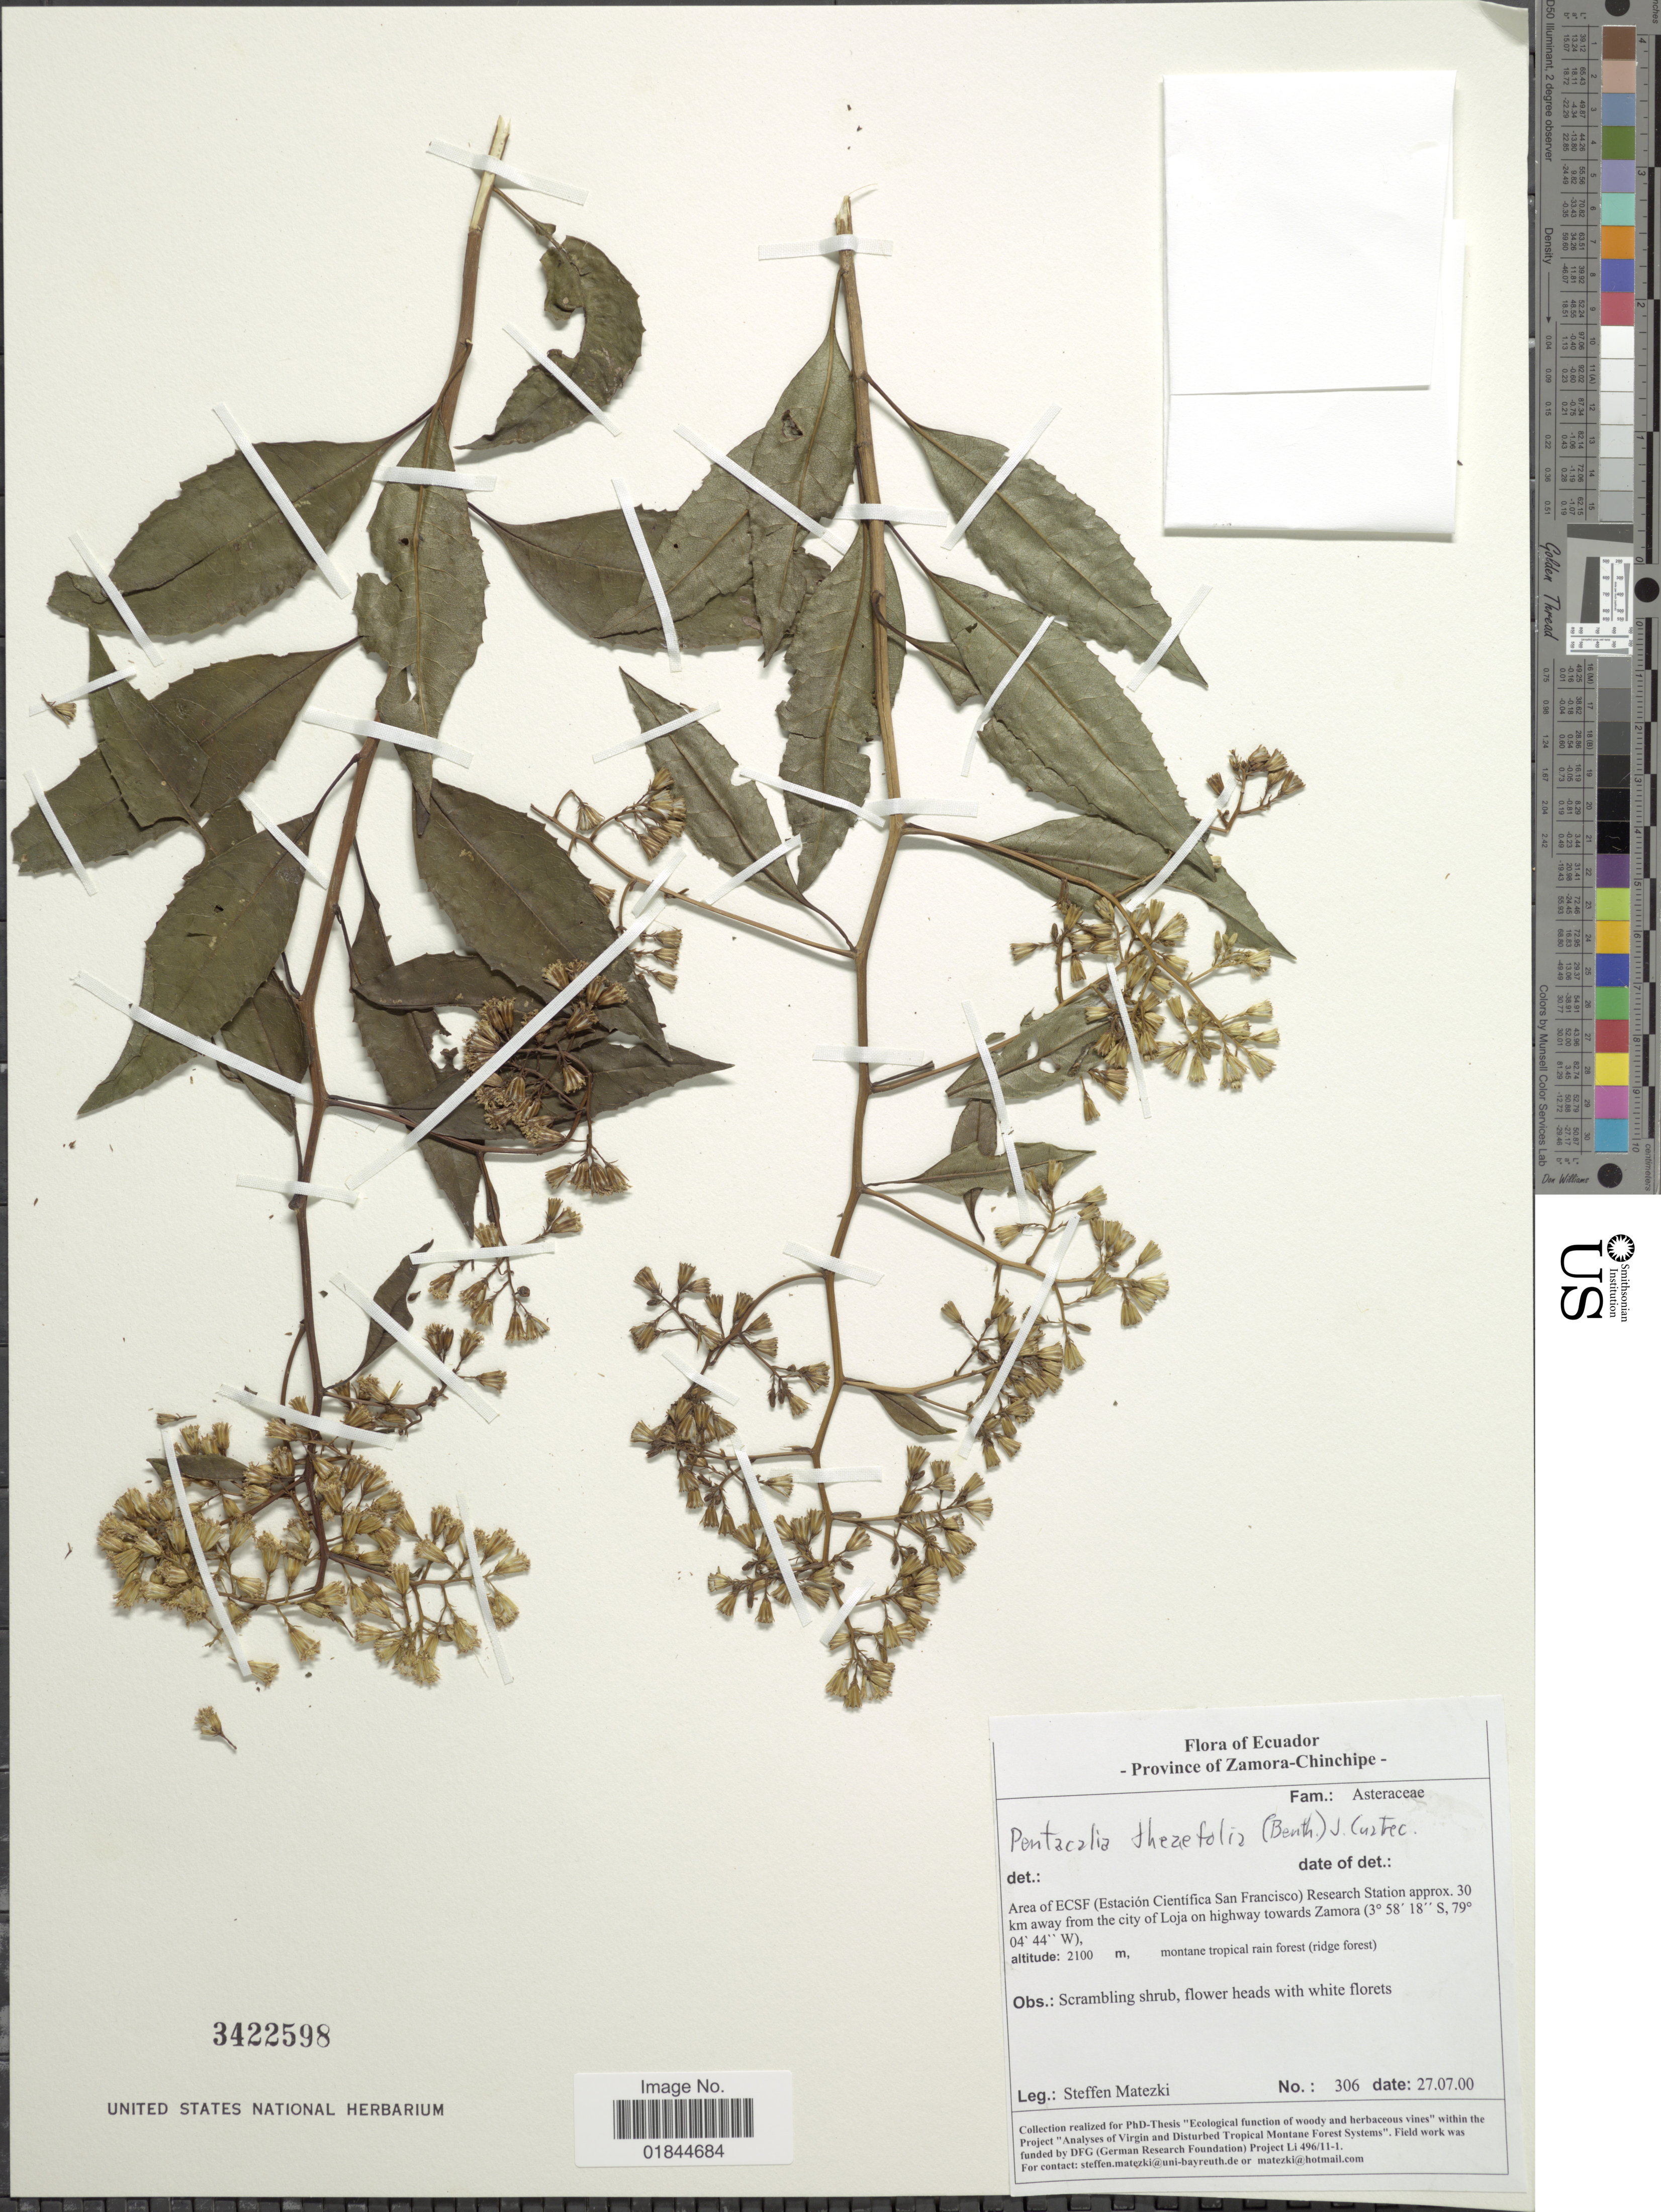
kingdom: Plantae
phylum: Tracheophyta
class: Magnoliopsida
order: Asterales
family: Asteraceae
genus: Pentacalia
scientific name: Pentacalia theifolia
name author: (Benth.) Cuatrec.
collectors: S. Matezki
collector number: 306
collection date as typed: Transcribed d/m/y: 27/7/0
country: Ecuador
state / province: Zamora-Chinchipe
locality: Area of ECSF (Esatcion Cientifica San Francisco) Research Station, approx. 30 km away from the city of Loha on highway towards Zamora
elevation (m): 2100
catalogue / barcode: US 3422598